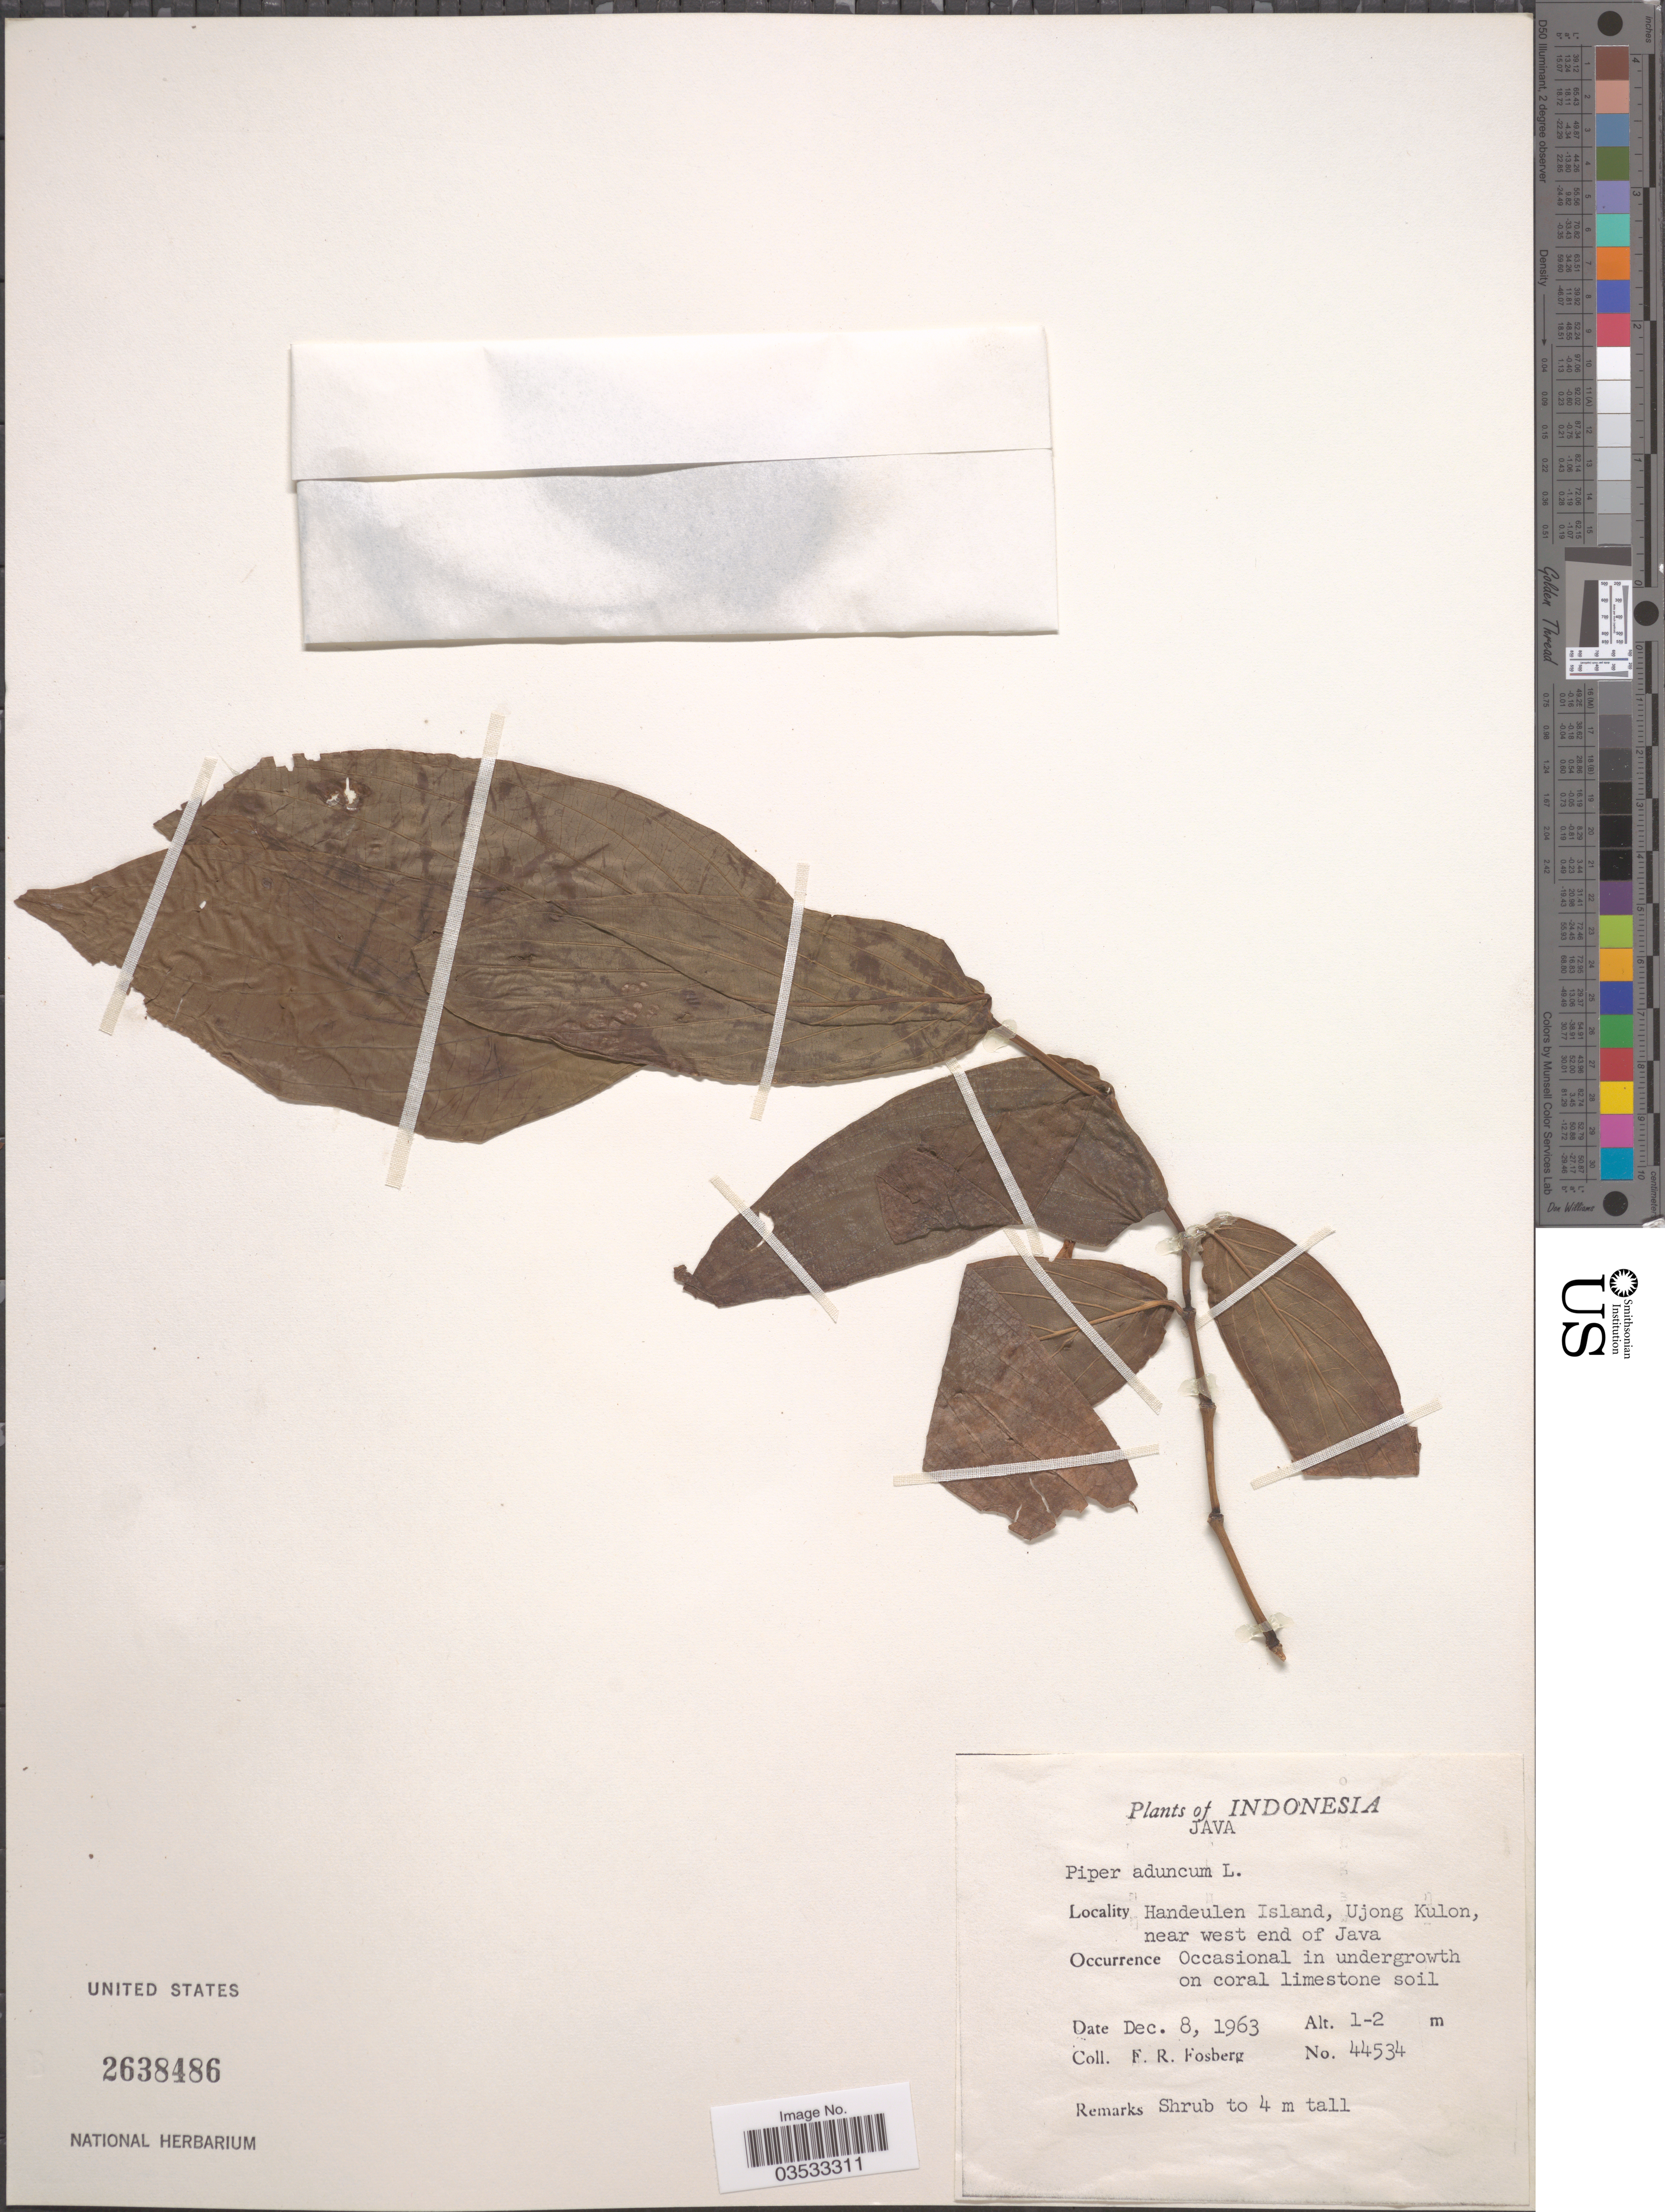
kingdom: Plantae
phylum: Tracheophyta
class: Magnoliopsida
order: Piperales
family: Piperaceae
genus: Piper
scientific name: Piper aduncum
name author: L.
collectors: F. R. Fosberg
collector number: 44534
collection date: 1963-12-08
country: Indonesia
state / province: Java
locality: Handeulen Island, Ujong Kulon, near west end of Java.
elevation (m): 1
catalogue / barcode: US 2638486